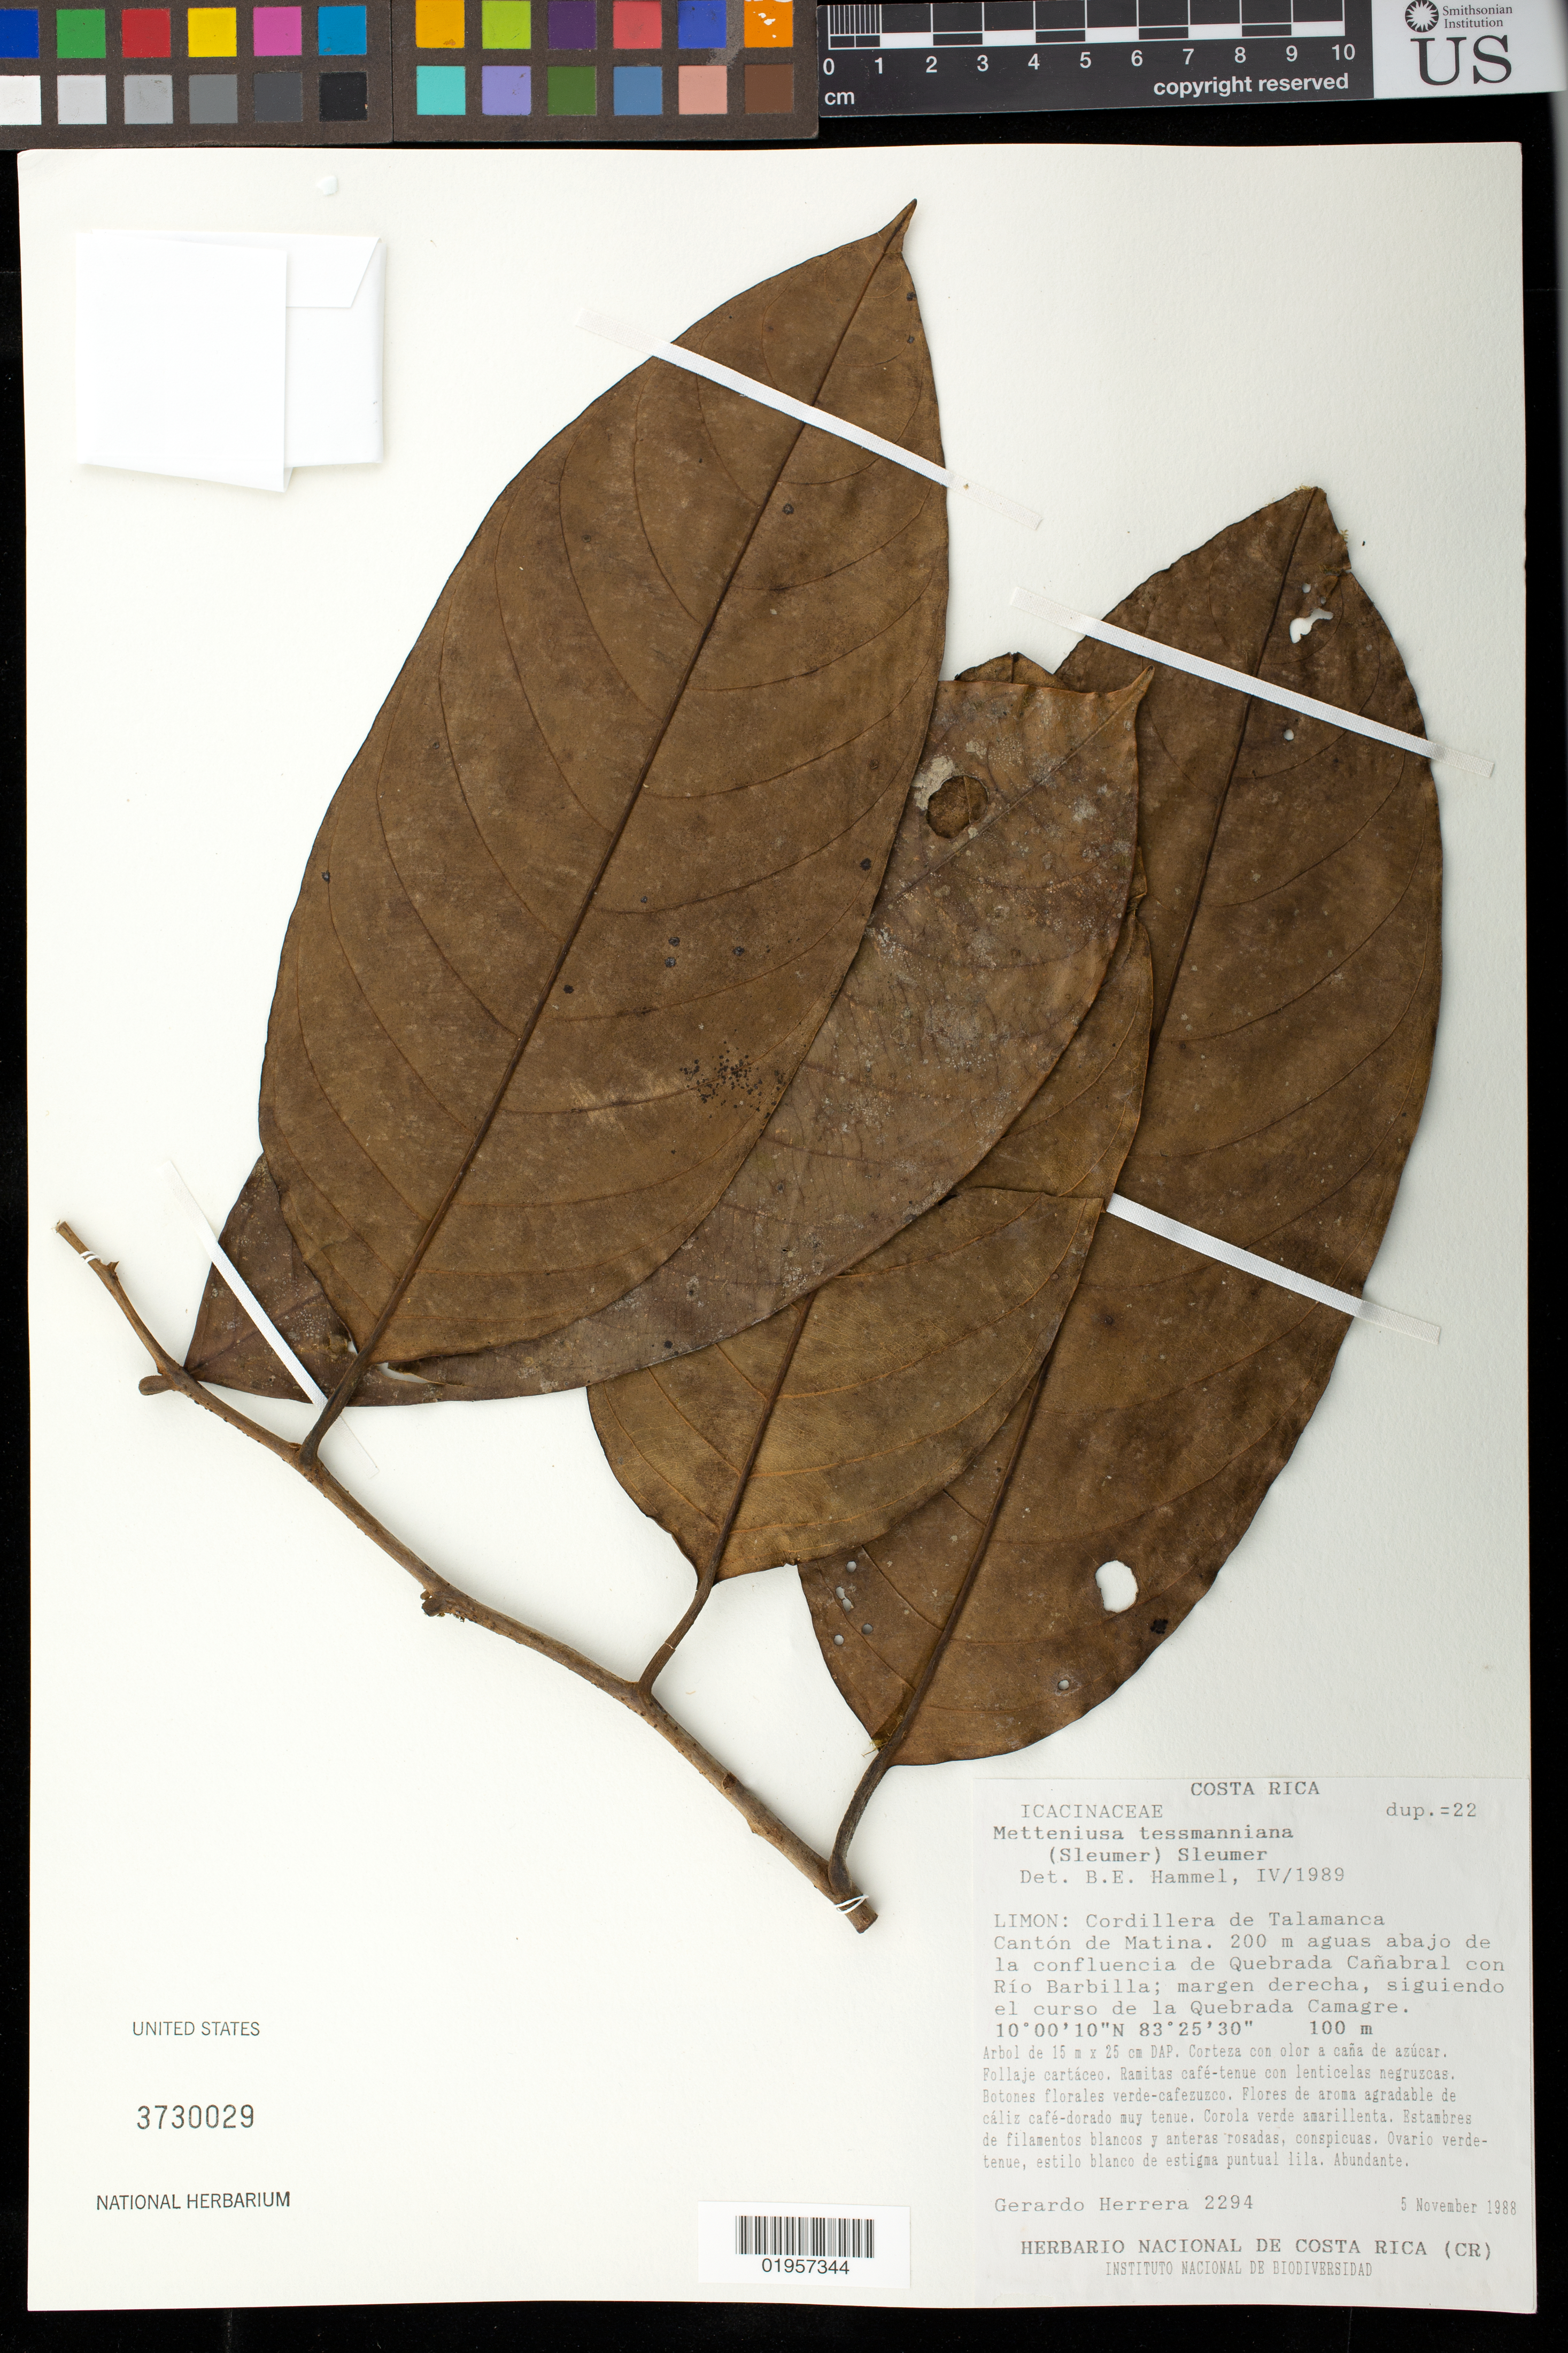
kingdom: Plantae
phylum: Tracheophyta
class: Magnoliopsida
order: Metteniusales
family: Metteniusaceae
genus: Metteniusa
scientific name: Metteniusa tessmanniana var. fragrantissima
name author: Cuatrec.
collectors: G. Herrera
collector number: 2294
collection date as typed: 05 Nov 1988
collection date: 1988-11-05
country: Costa Rica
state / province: Limón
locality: Cordillera de Talamanca, Canton de Matina, 200 m aguas abajo de la confluencia de Quebrada Canabral con Rio Barbilla; margen derecha, siguiendo el curso de la Quebrada Camagre.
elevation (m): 100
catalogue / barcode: US 3730029